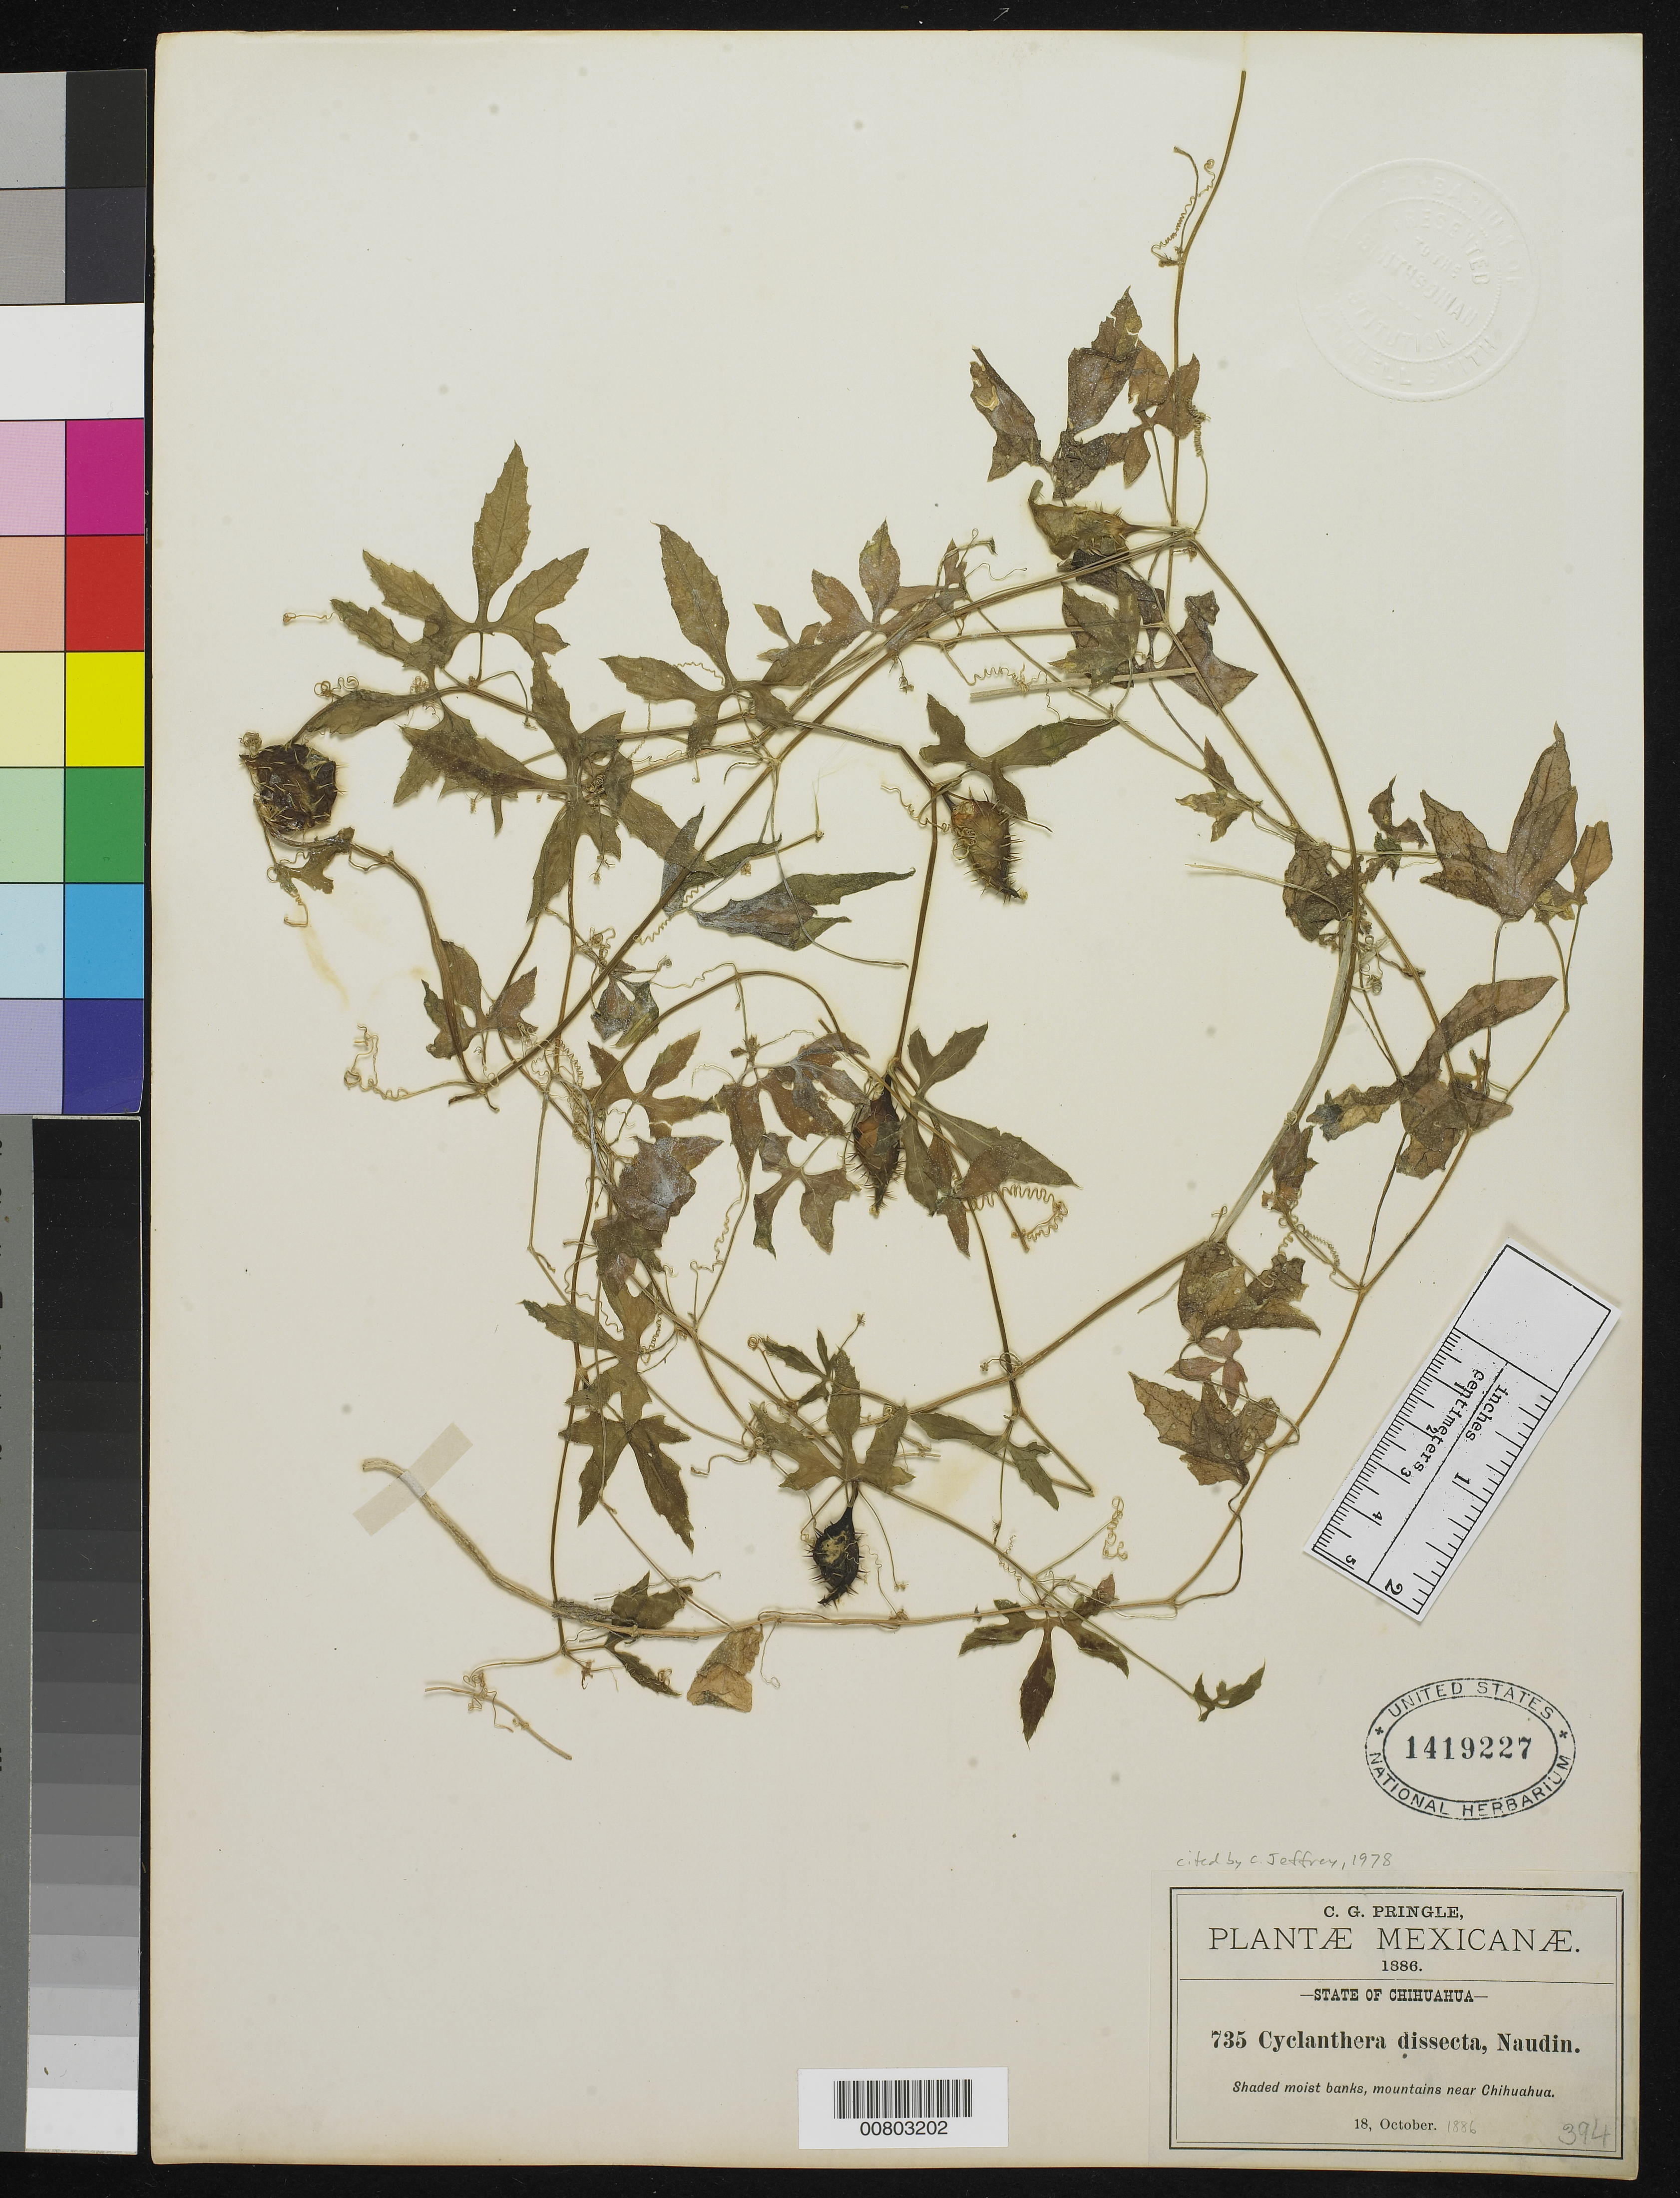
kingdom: Plantae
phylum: Tracheophyta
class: Magnoliopsida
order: Cucurbitales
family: Cucurbitaceae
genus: Cyclanthera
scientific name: Cyclanthera dissecta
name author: (Torr. & A. Gray) Arn.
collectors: C. G. Pringle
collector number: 735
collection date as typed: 18 Oct 1886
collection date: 1886-10-18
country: Mexico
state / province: Chihuahua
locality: Shaded moist banks, mountains near Chihuahua.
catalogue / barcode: US 1419227